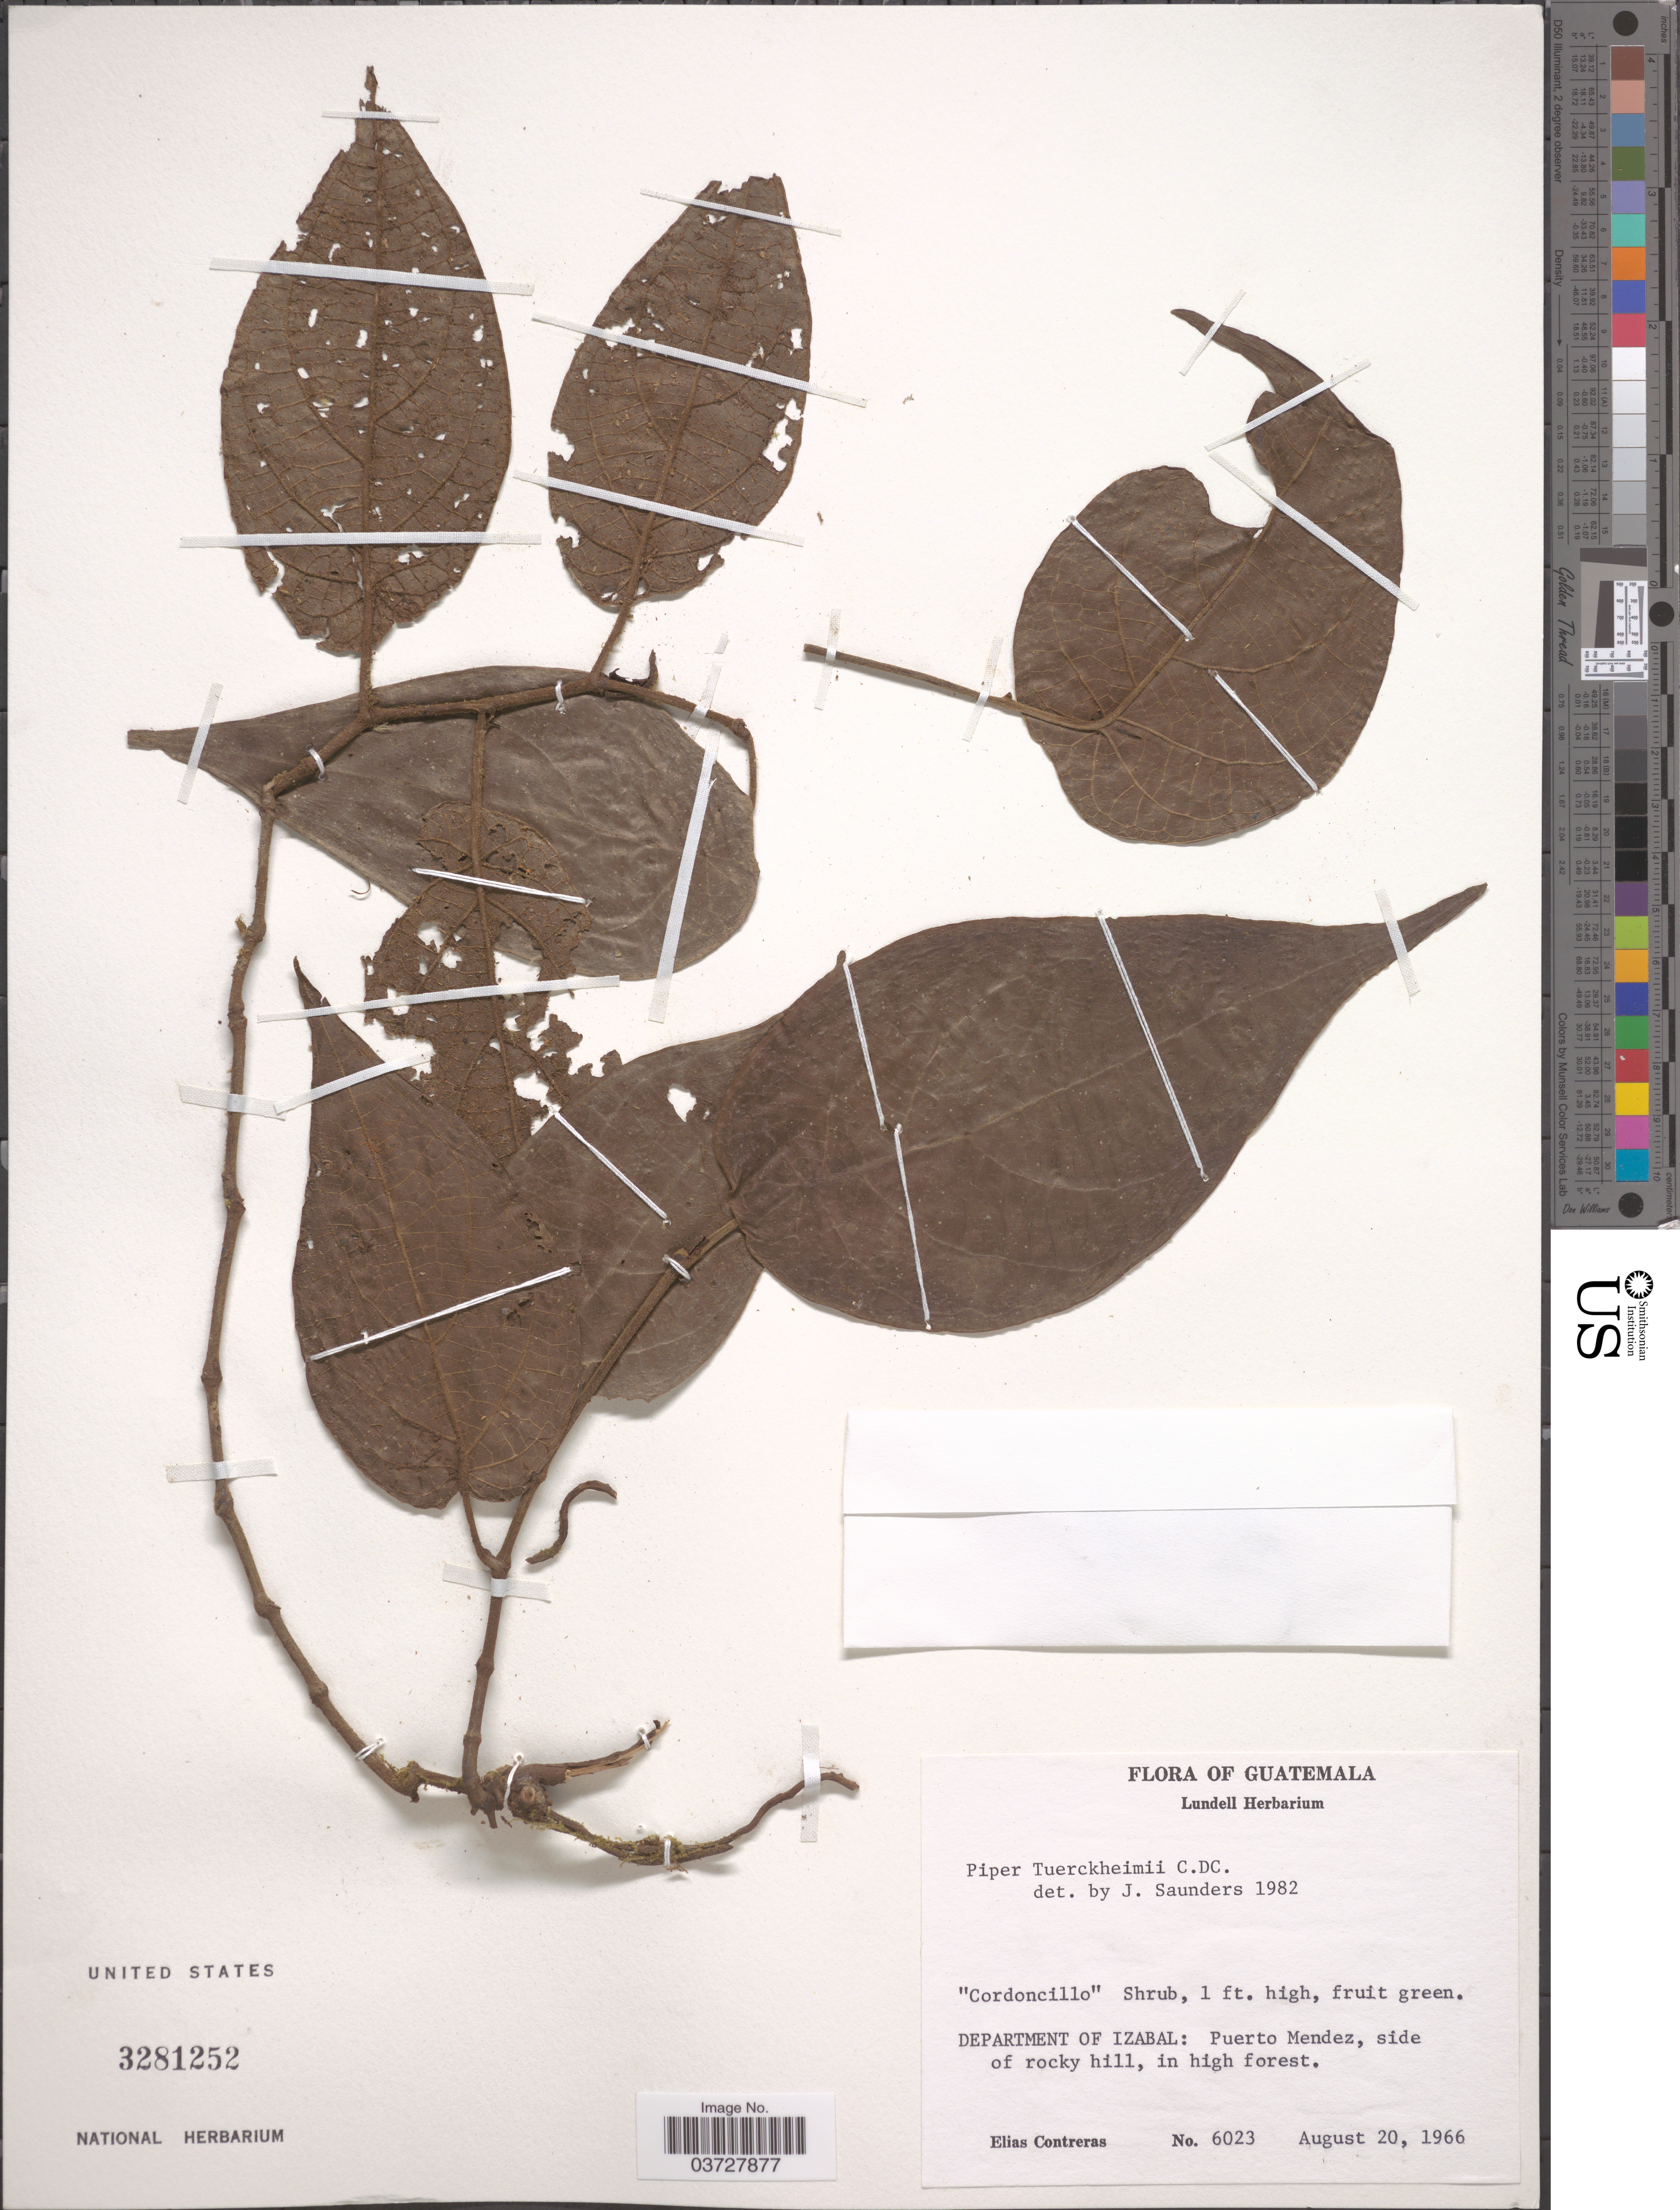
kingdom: Plantae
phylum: Tracheophyta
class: Magnoliopsida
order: Piperales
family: Piperaceae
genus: Piper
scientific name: Piper tuerckheimii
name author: C. DC.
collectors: E. Contreras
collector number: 6023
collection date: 1966-08-20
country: Guatemala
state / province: Izabal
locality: Department of Izabal: Puerto Mendez, side of rocky hill.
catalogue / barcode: US 3281252